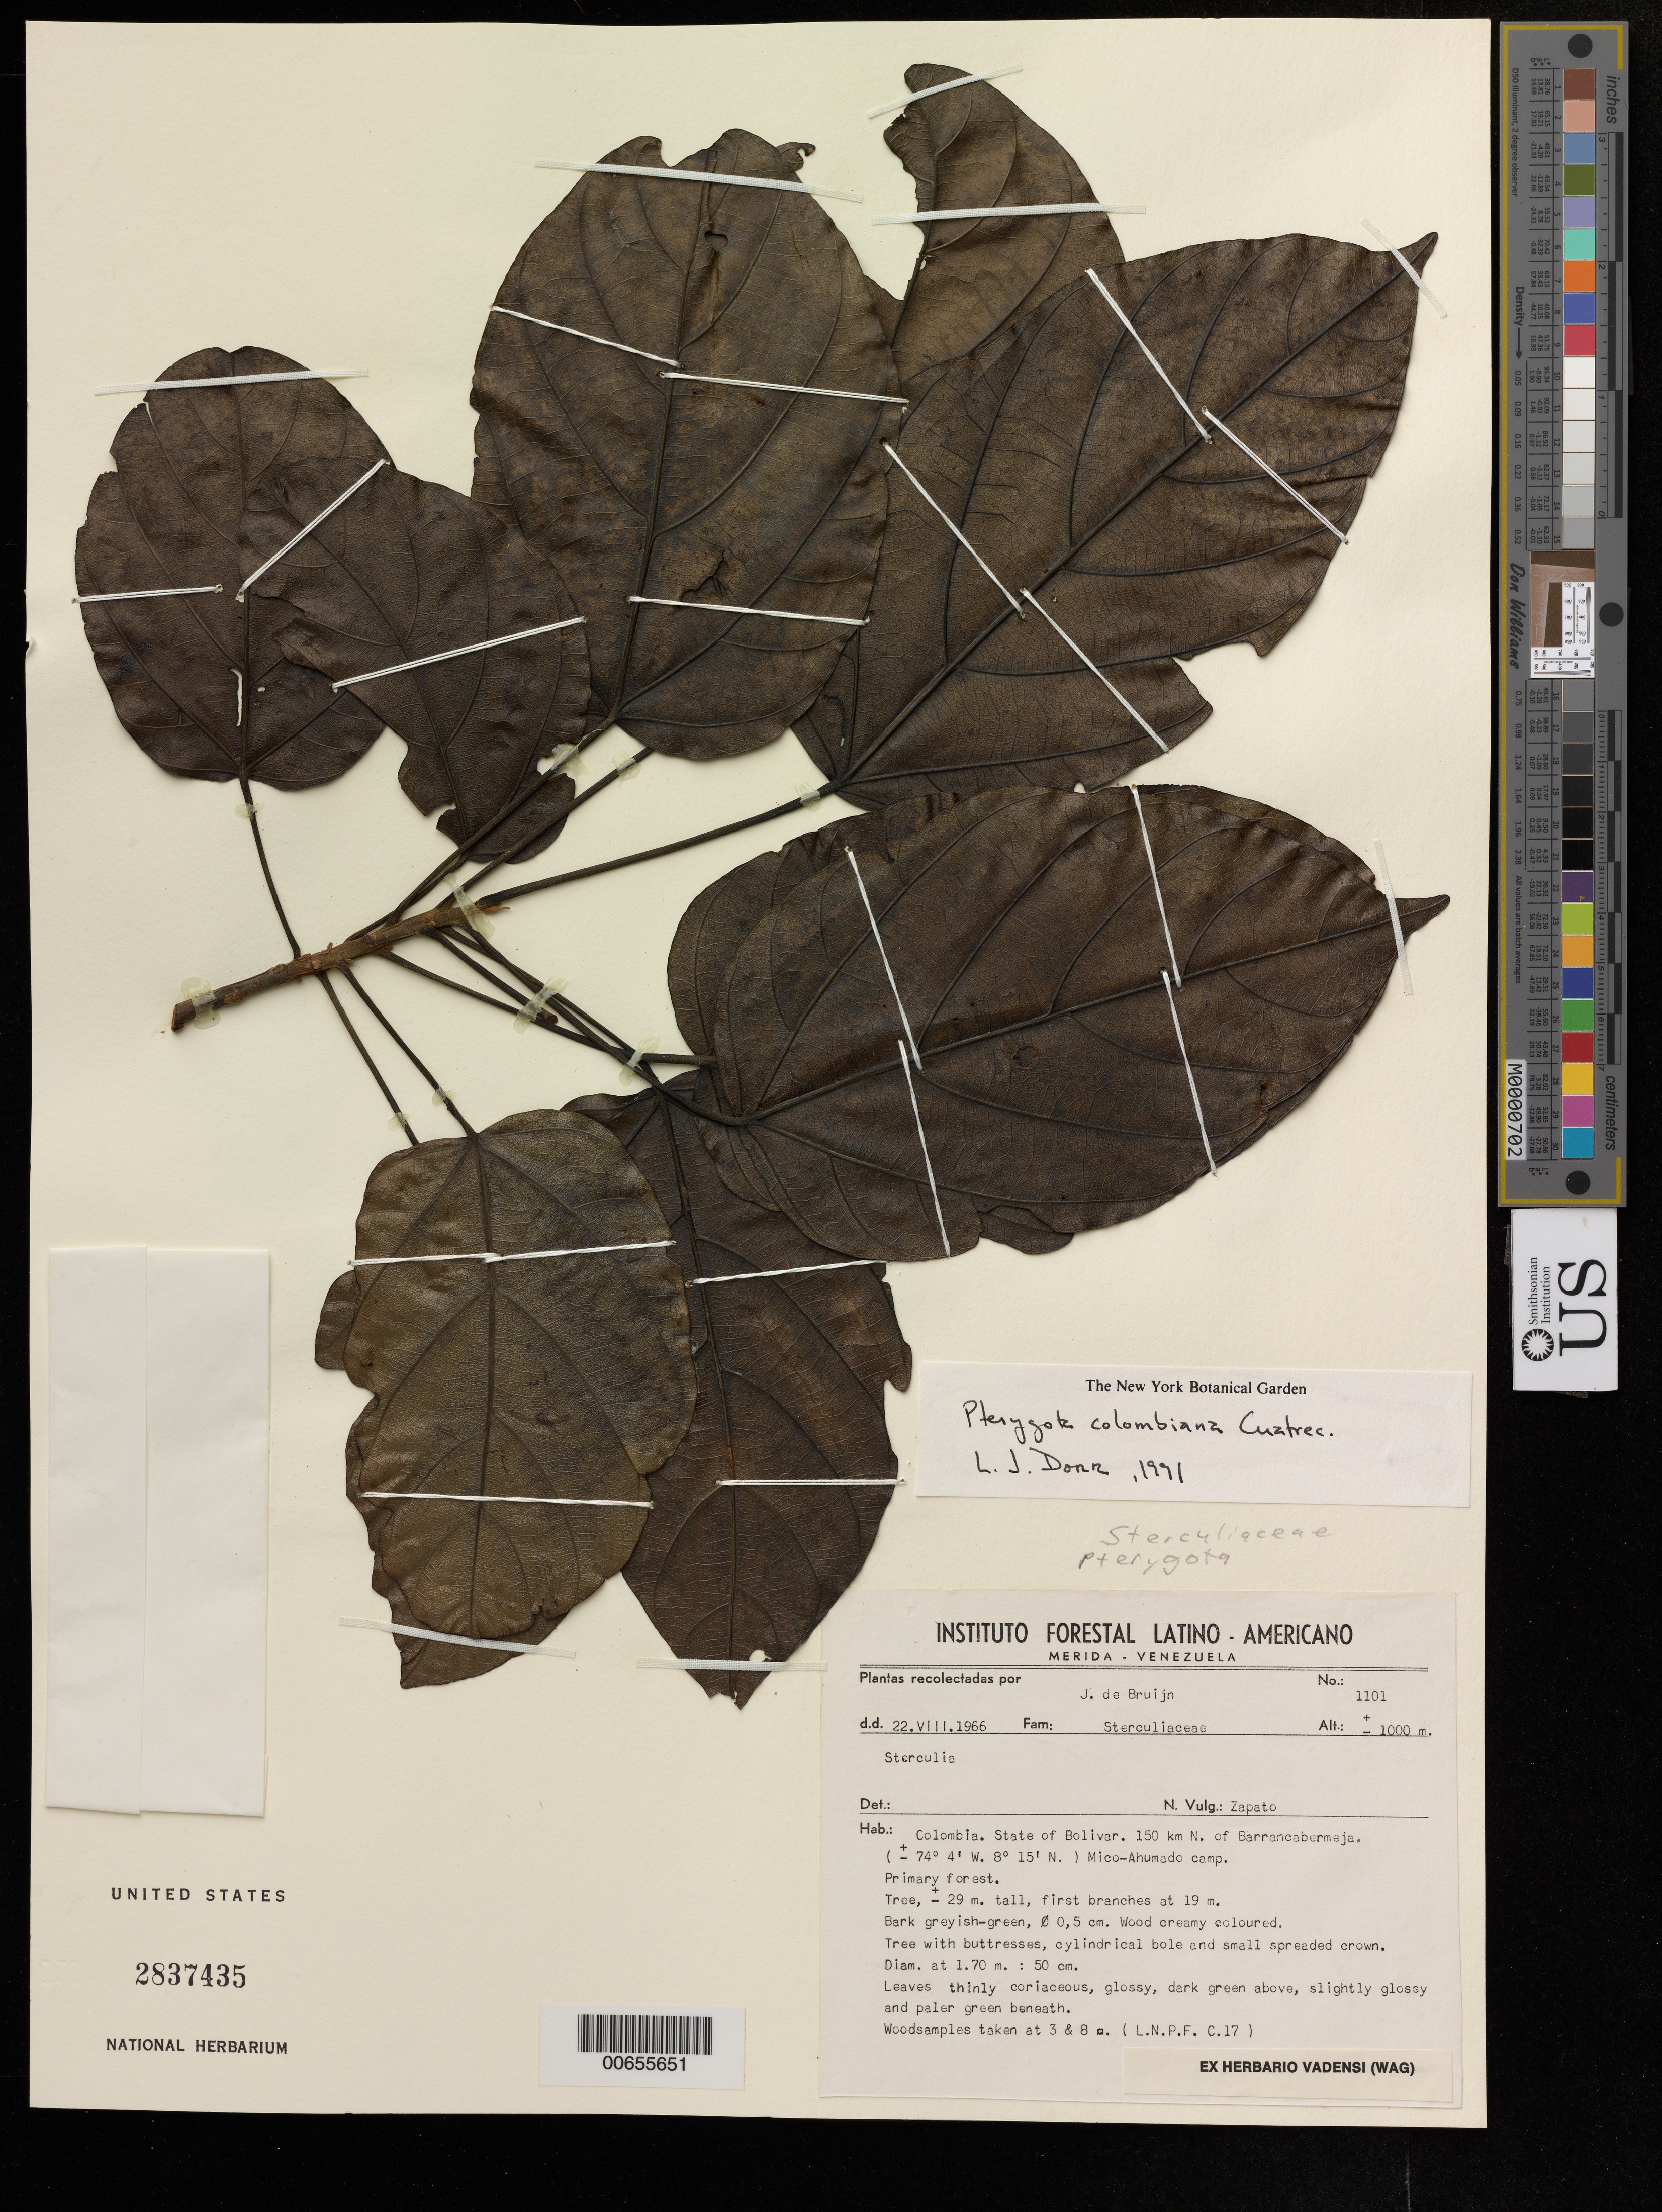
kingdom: Plantae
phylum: Tracheophyta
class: Magnoliopsida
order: Malvales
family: Malvaceae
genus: Pterygota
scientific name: Pterygota colombiana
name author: Cuatrec.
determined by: Dorr, L. J., (BOT), Smithsonian Institution - National Museum of Natural History (UNITED STATES)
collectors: J. Bruijn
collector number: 1101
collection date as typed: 22 Aug 1966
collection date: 1966-08-22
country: Colombia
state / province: Bolívar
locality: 150 km N of Barrancabermeja. Mico-Ahumado Camp.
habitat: Primary forest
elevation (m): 1000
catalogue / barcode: US 2837435